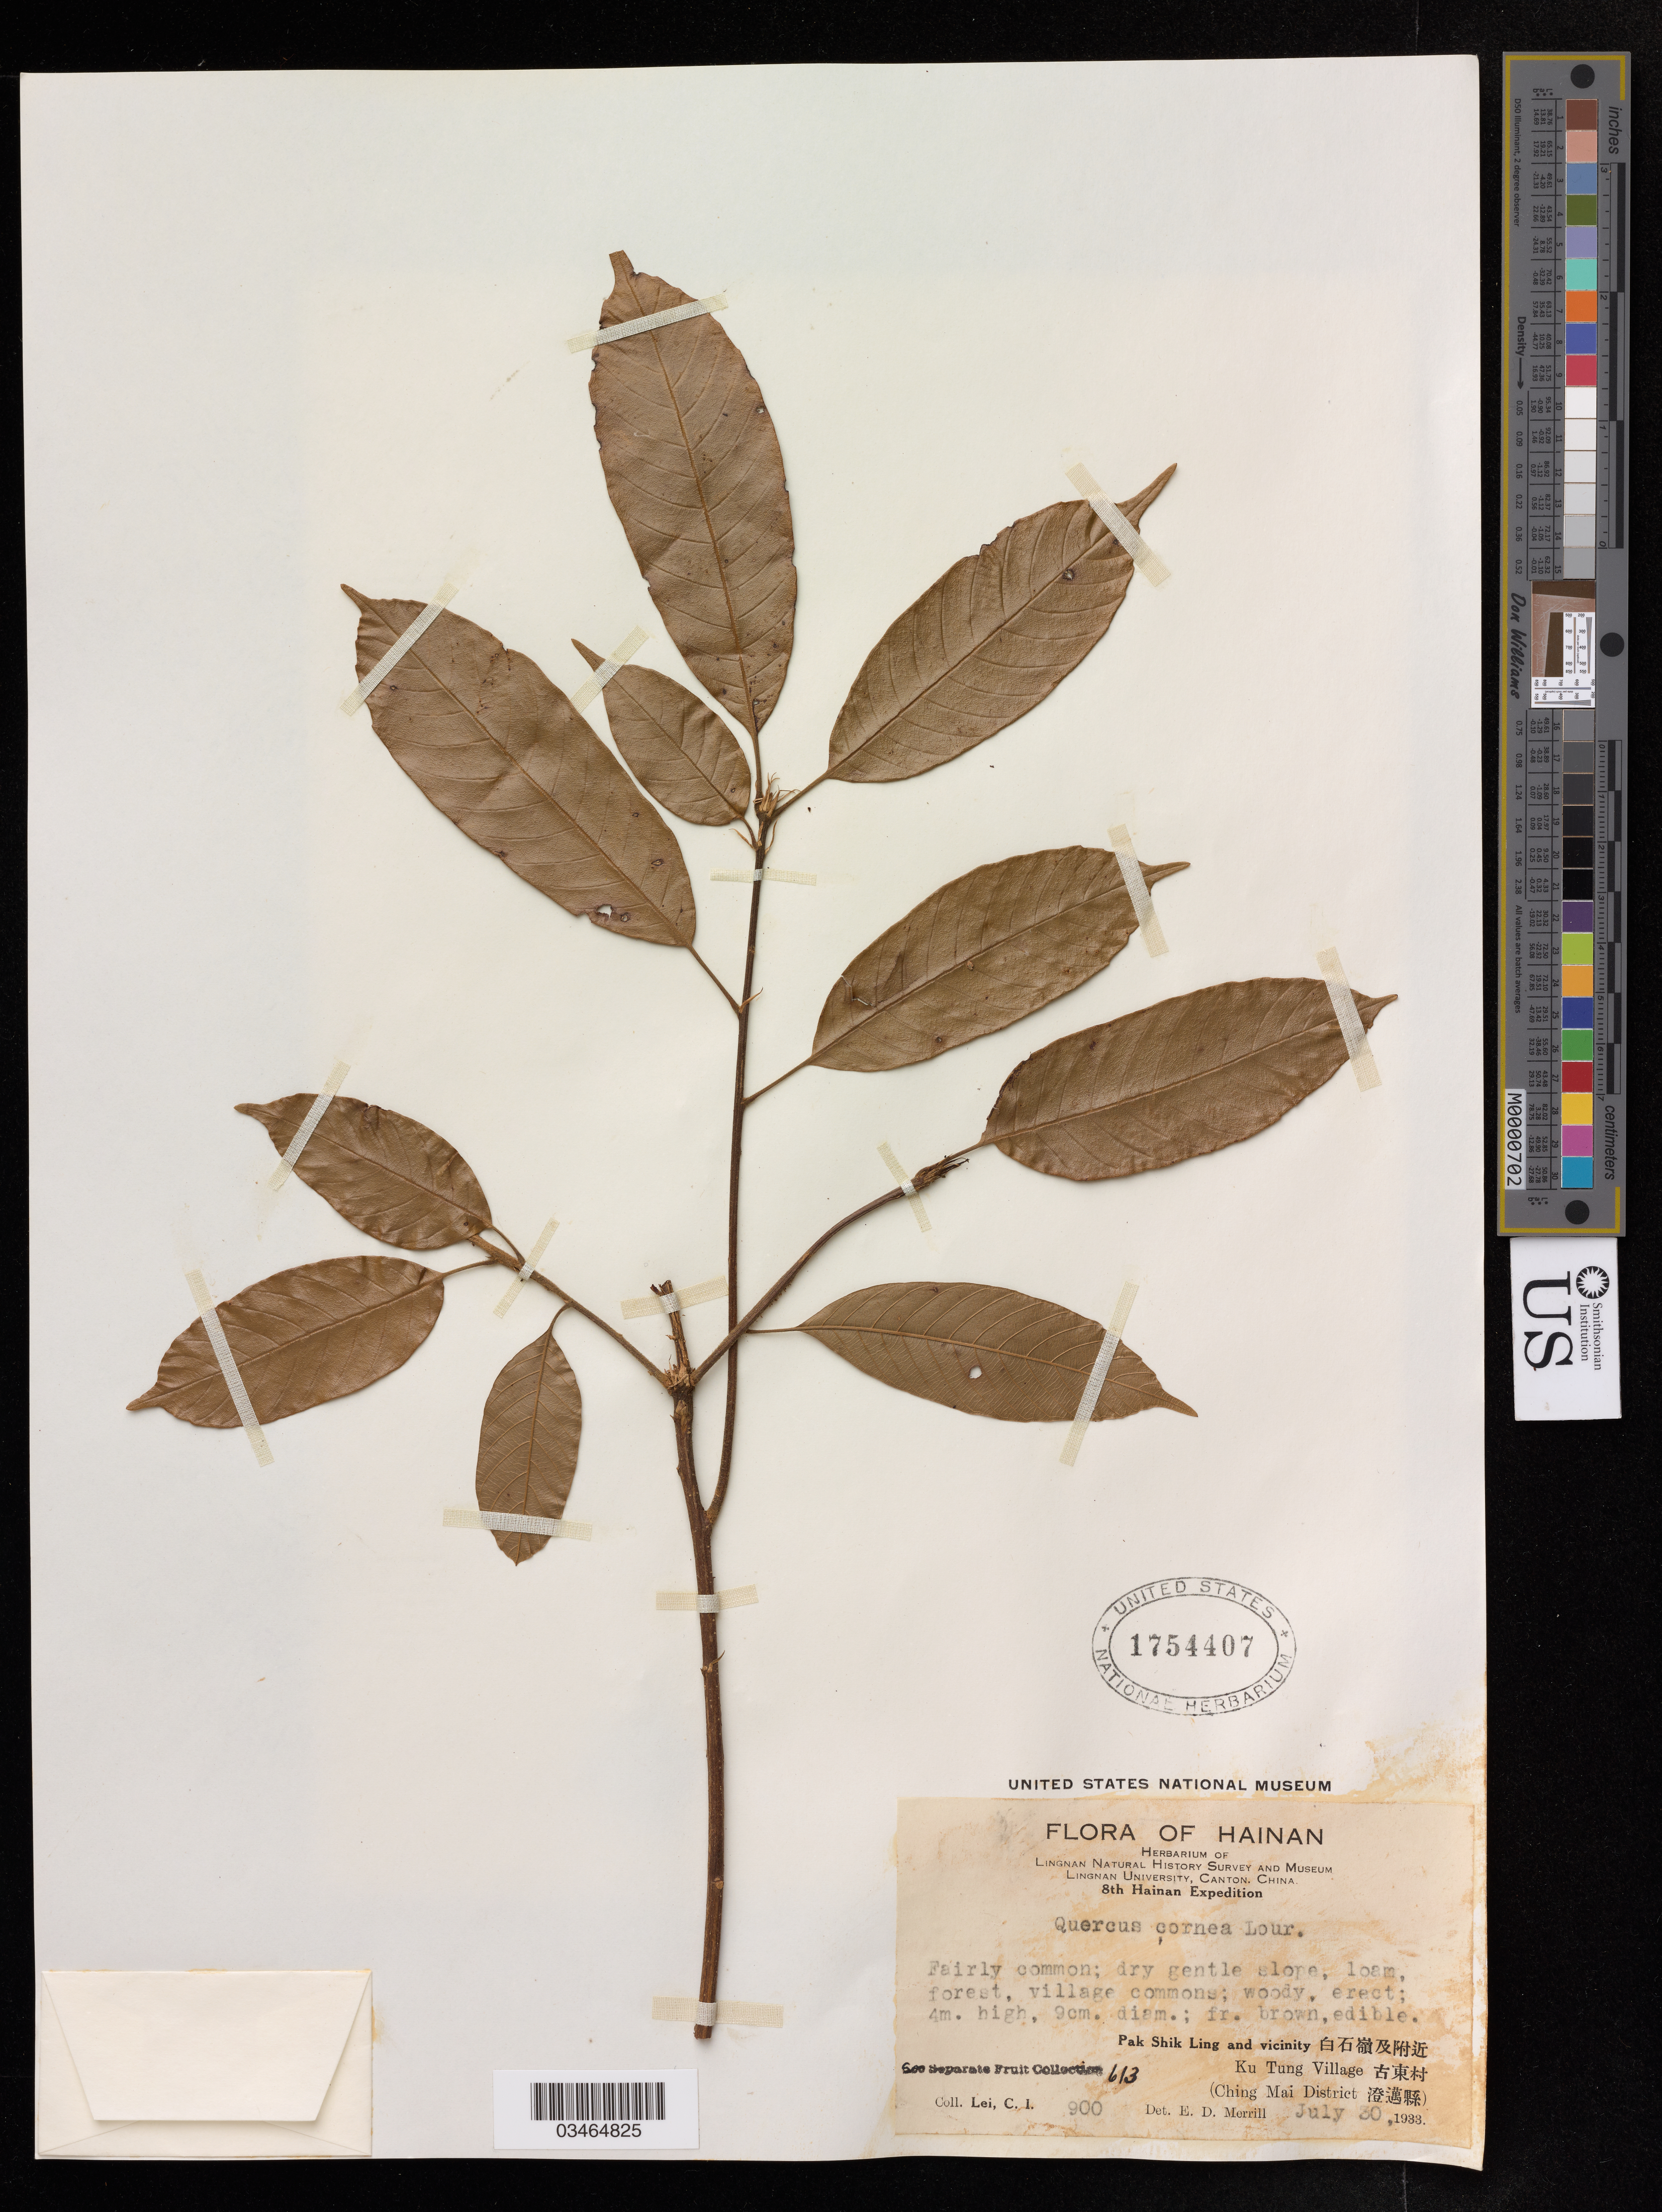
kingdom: Plantae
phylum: Tracheophyta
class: Magnoliopsida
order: Fagales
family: Fagaceae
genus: Quercus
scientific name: Quercus cornea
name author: Lour.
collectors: C. Lei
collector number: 900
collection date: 1933-07-30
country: China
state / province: Hainan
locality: Pak Shik Ling and vicinity, Ku Tung Village (Ching Mai District).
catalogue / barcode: US 1754407